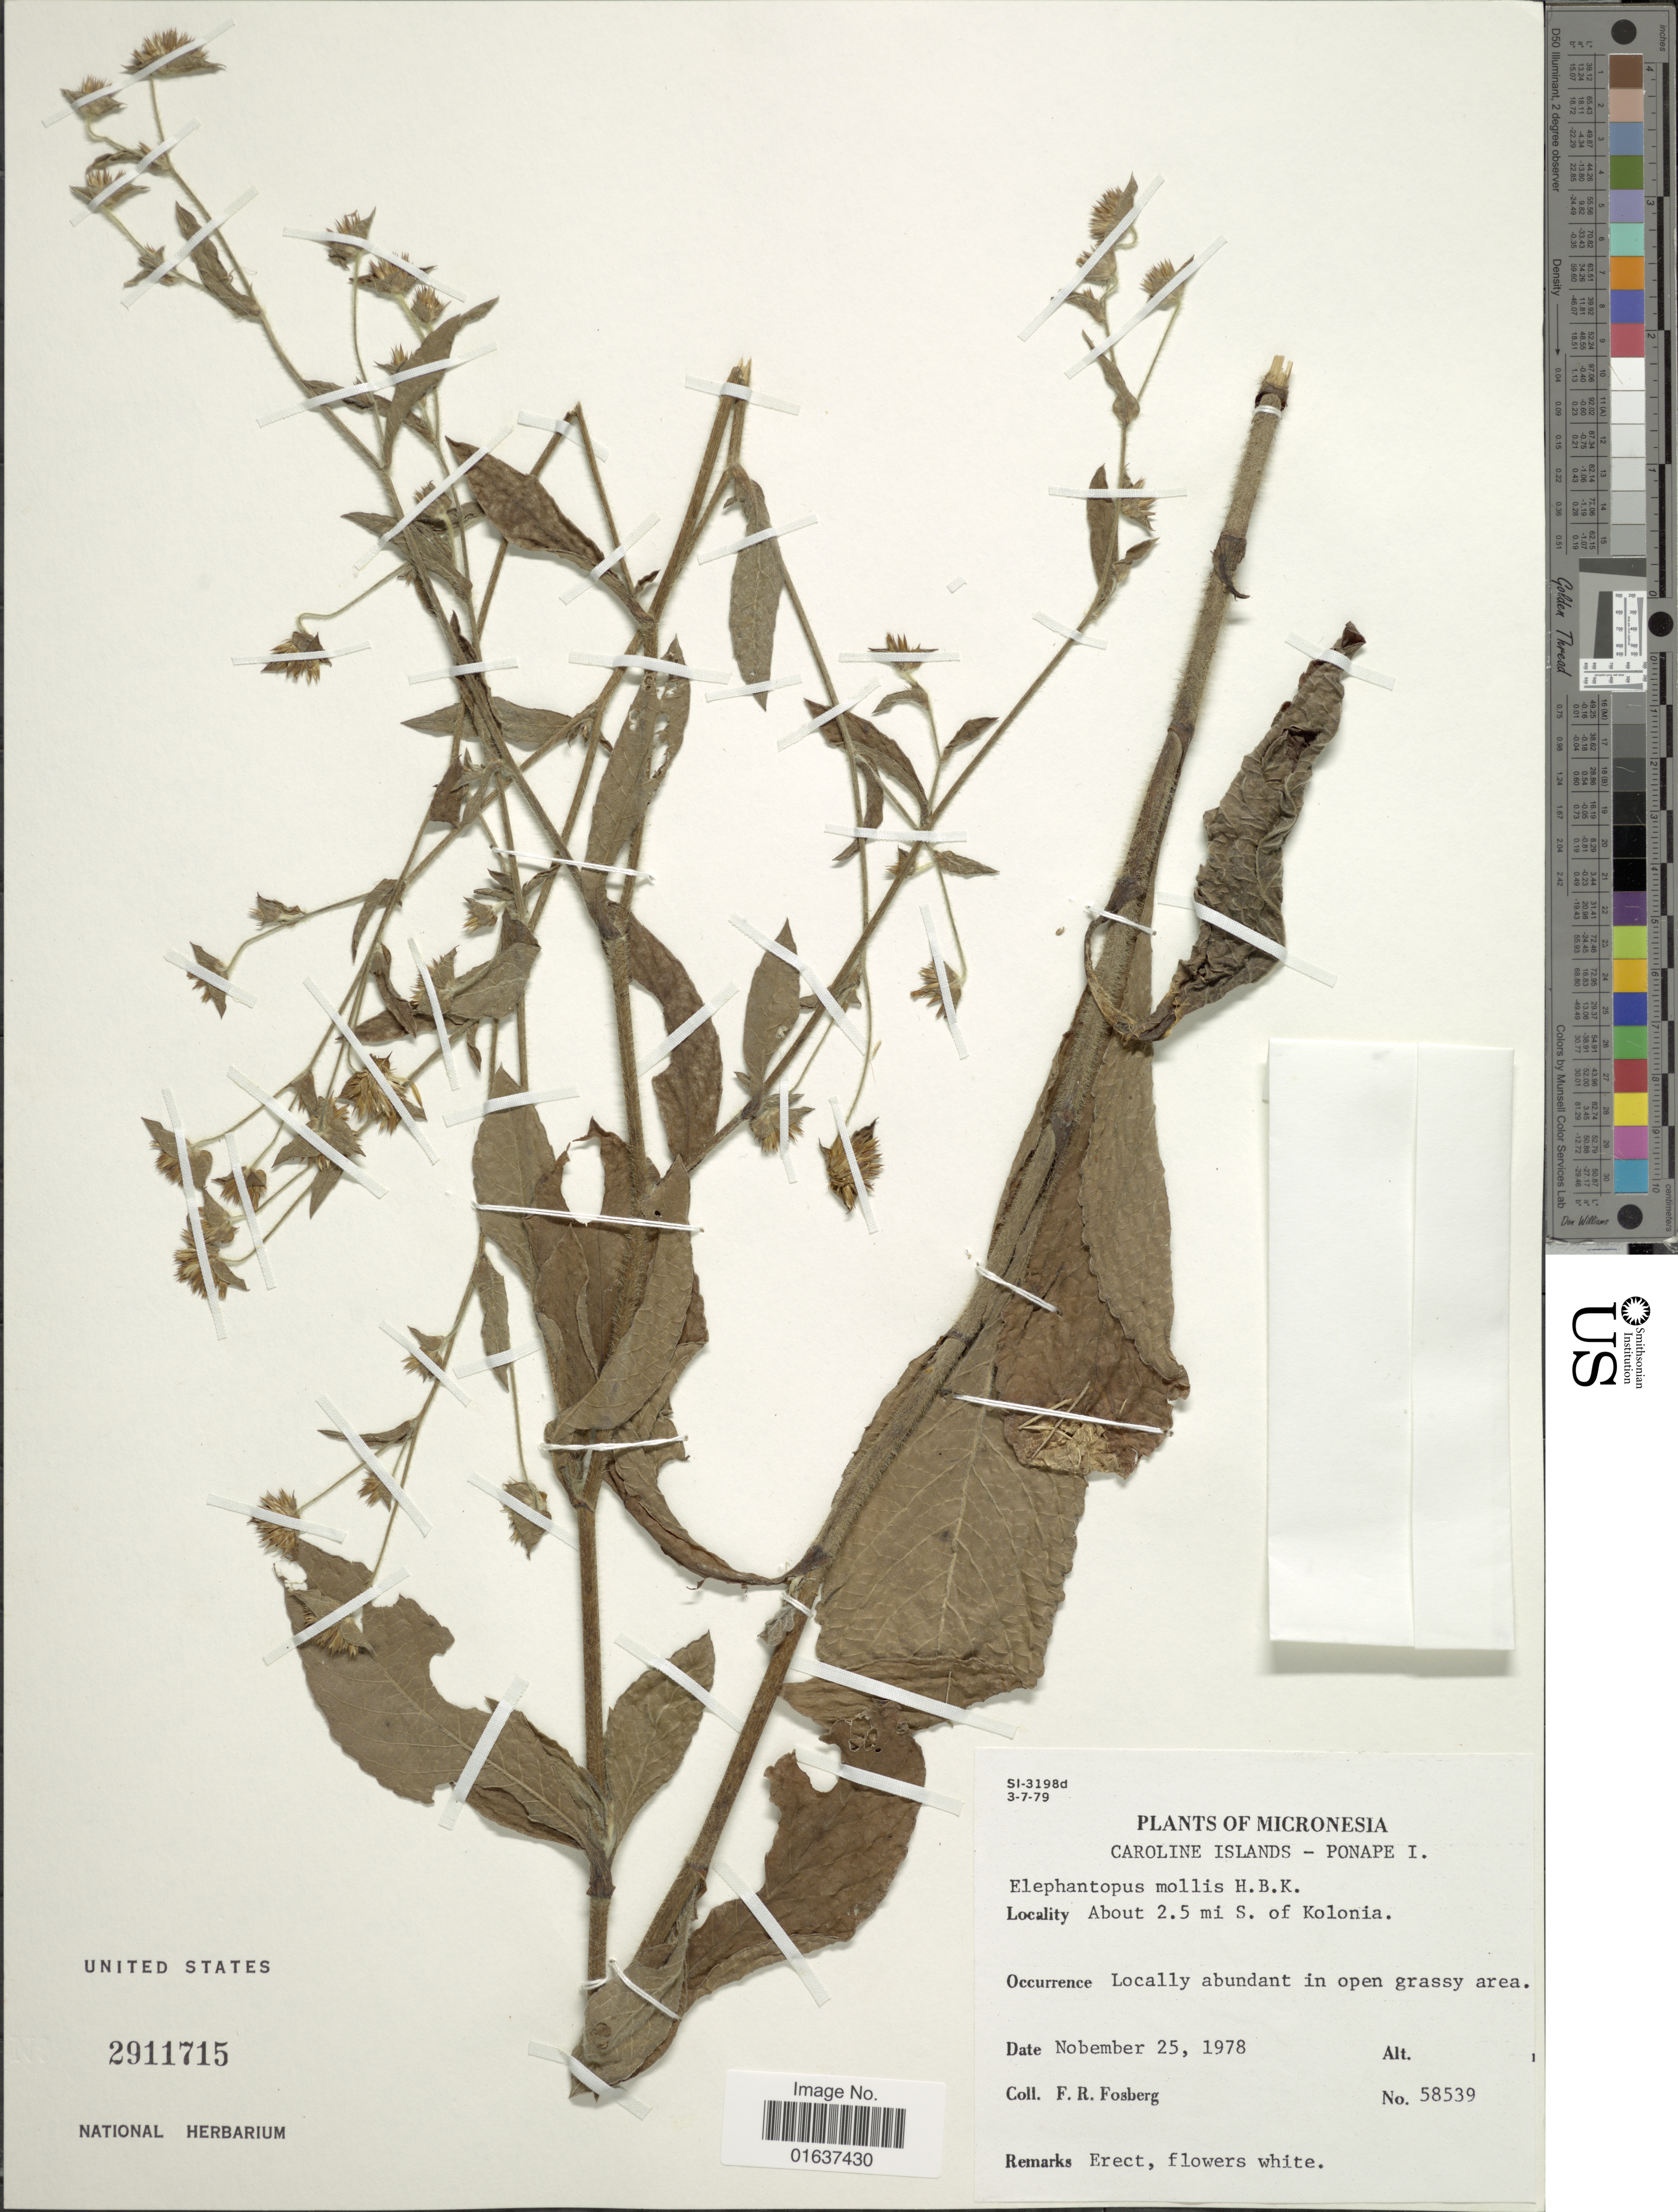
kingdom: Plantae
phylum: Tracheophyta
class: Magnoliopsida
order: Asterales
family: Asteraceae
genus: Elephantopus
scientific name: Elephantopus mollis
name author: Kunth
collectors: F. R. Fosberg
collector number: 58539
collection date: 1978-11-25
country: Micronesia, Federated States of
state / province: Pohnpei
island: Pohnpei [Ponape]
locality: Micronesia, Caroline Islands, Ponape I., about 2.5 mi S. of Kolonia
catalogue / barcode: US 2911715